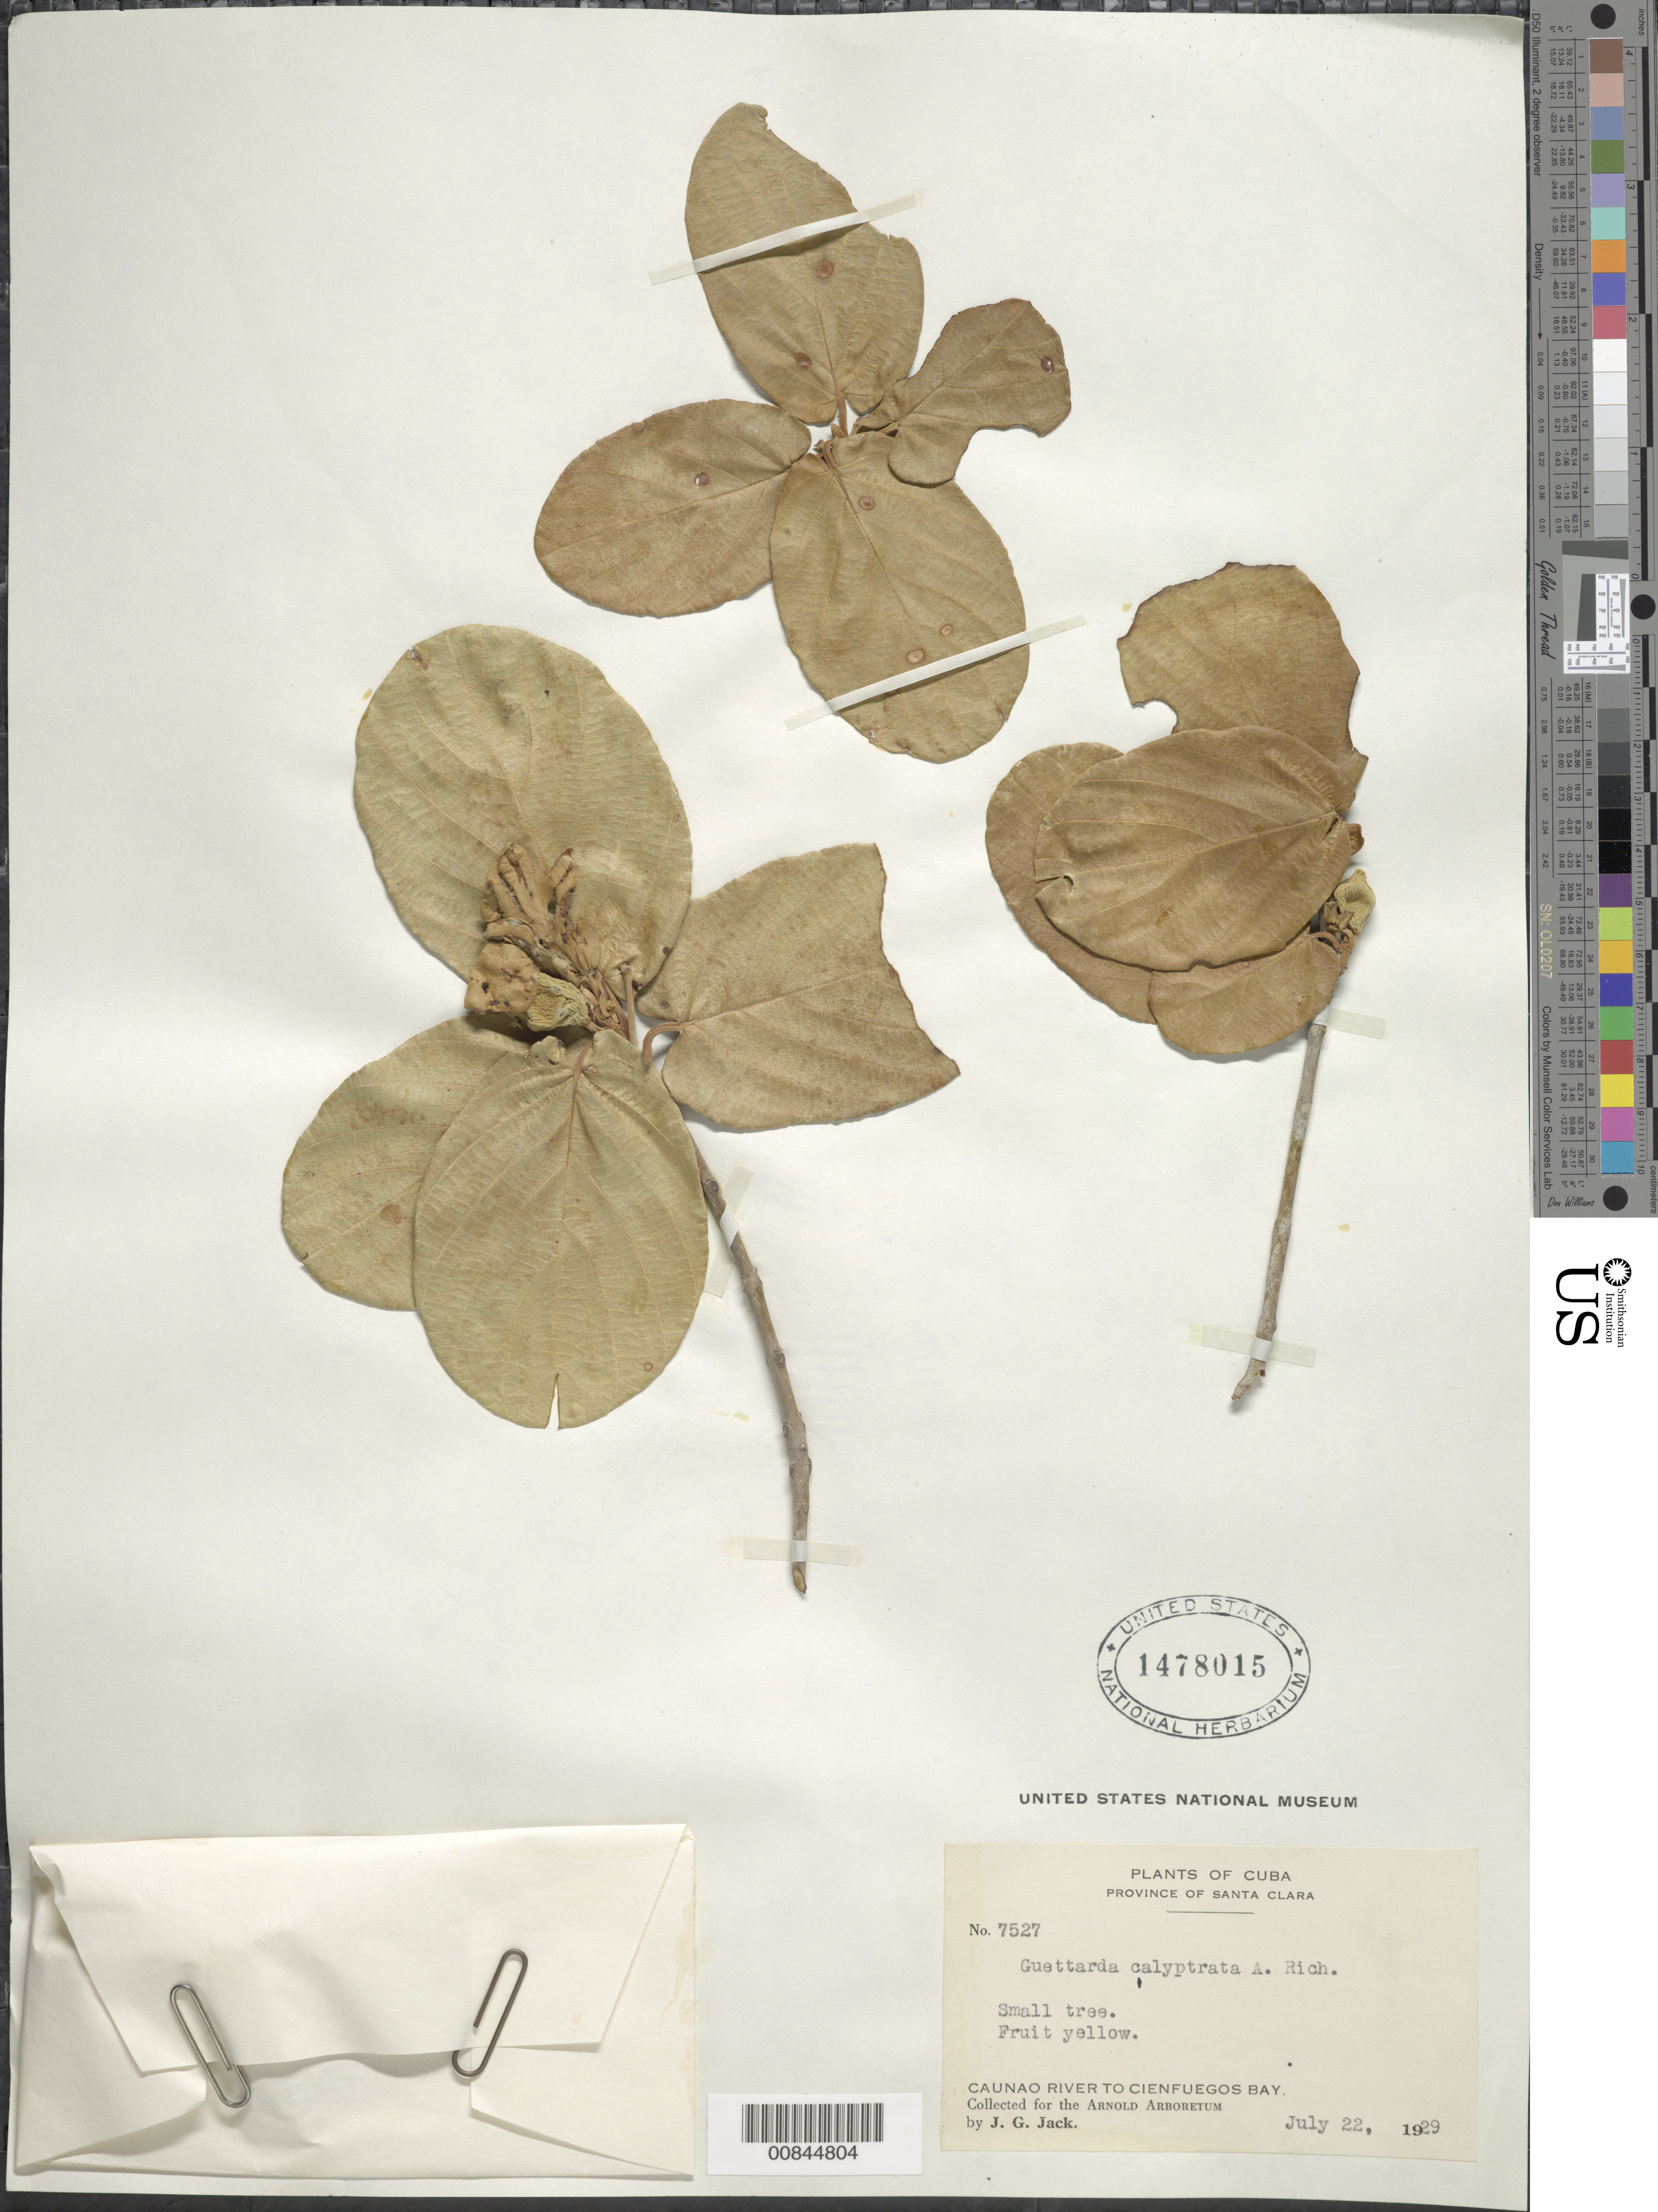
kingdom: Plantae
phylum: Tracheophyta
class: Magnoliopsida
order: Gentianales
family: Rubiaceae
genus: Guettarda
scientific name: Guettarda calyptrata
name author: A. Rich.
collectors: J. G. Jack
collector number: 7527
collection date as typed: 22 Jul 1929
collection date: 1929-07-22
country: Cuba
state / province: Las Villas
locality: Caunao River to Cienfuegos Bay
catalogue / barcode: US 1478015